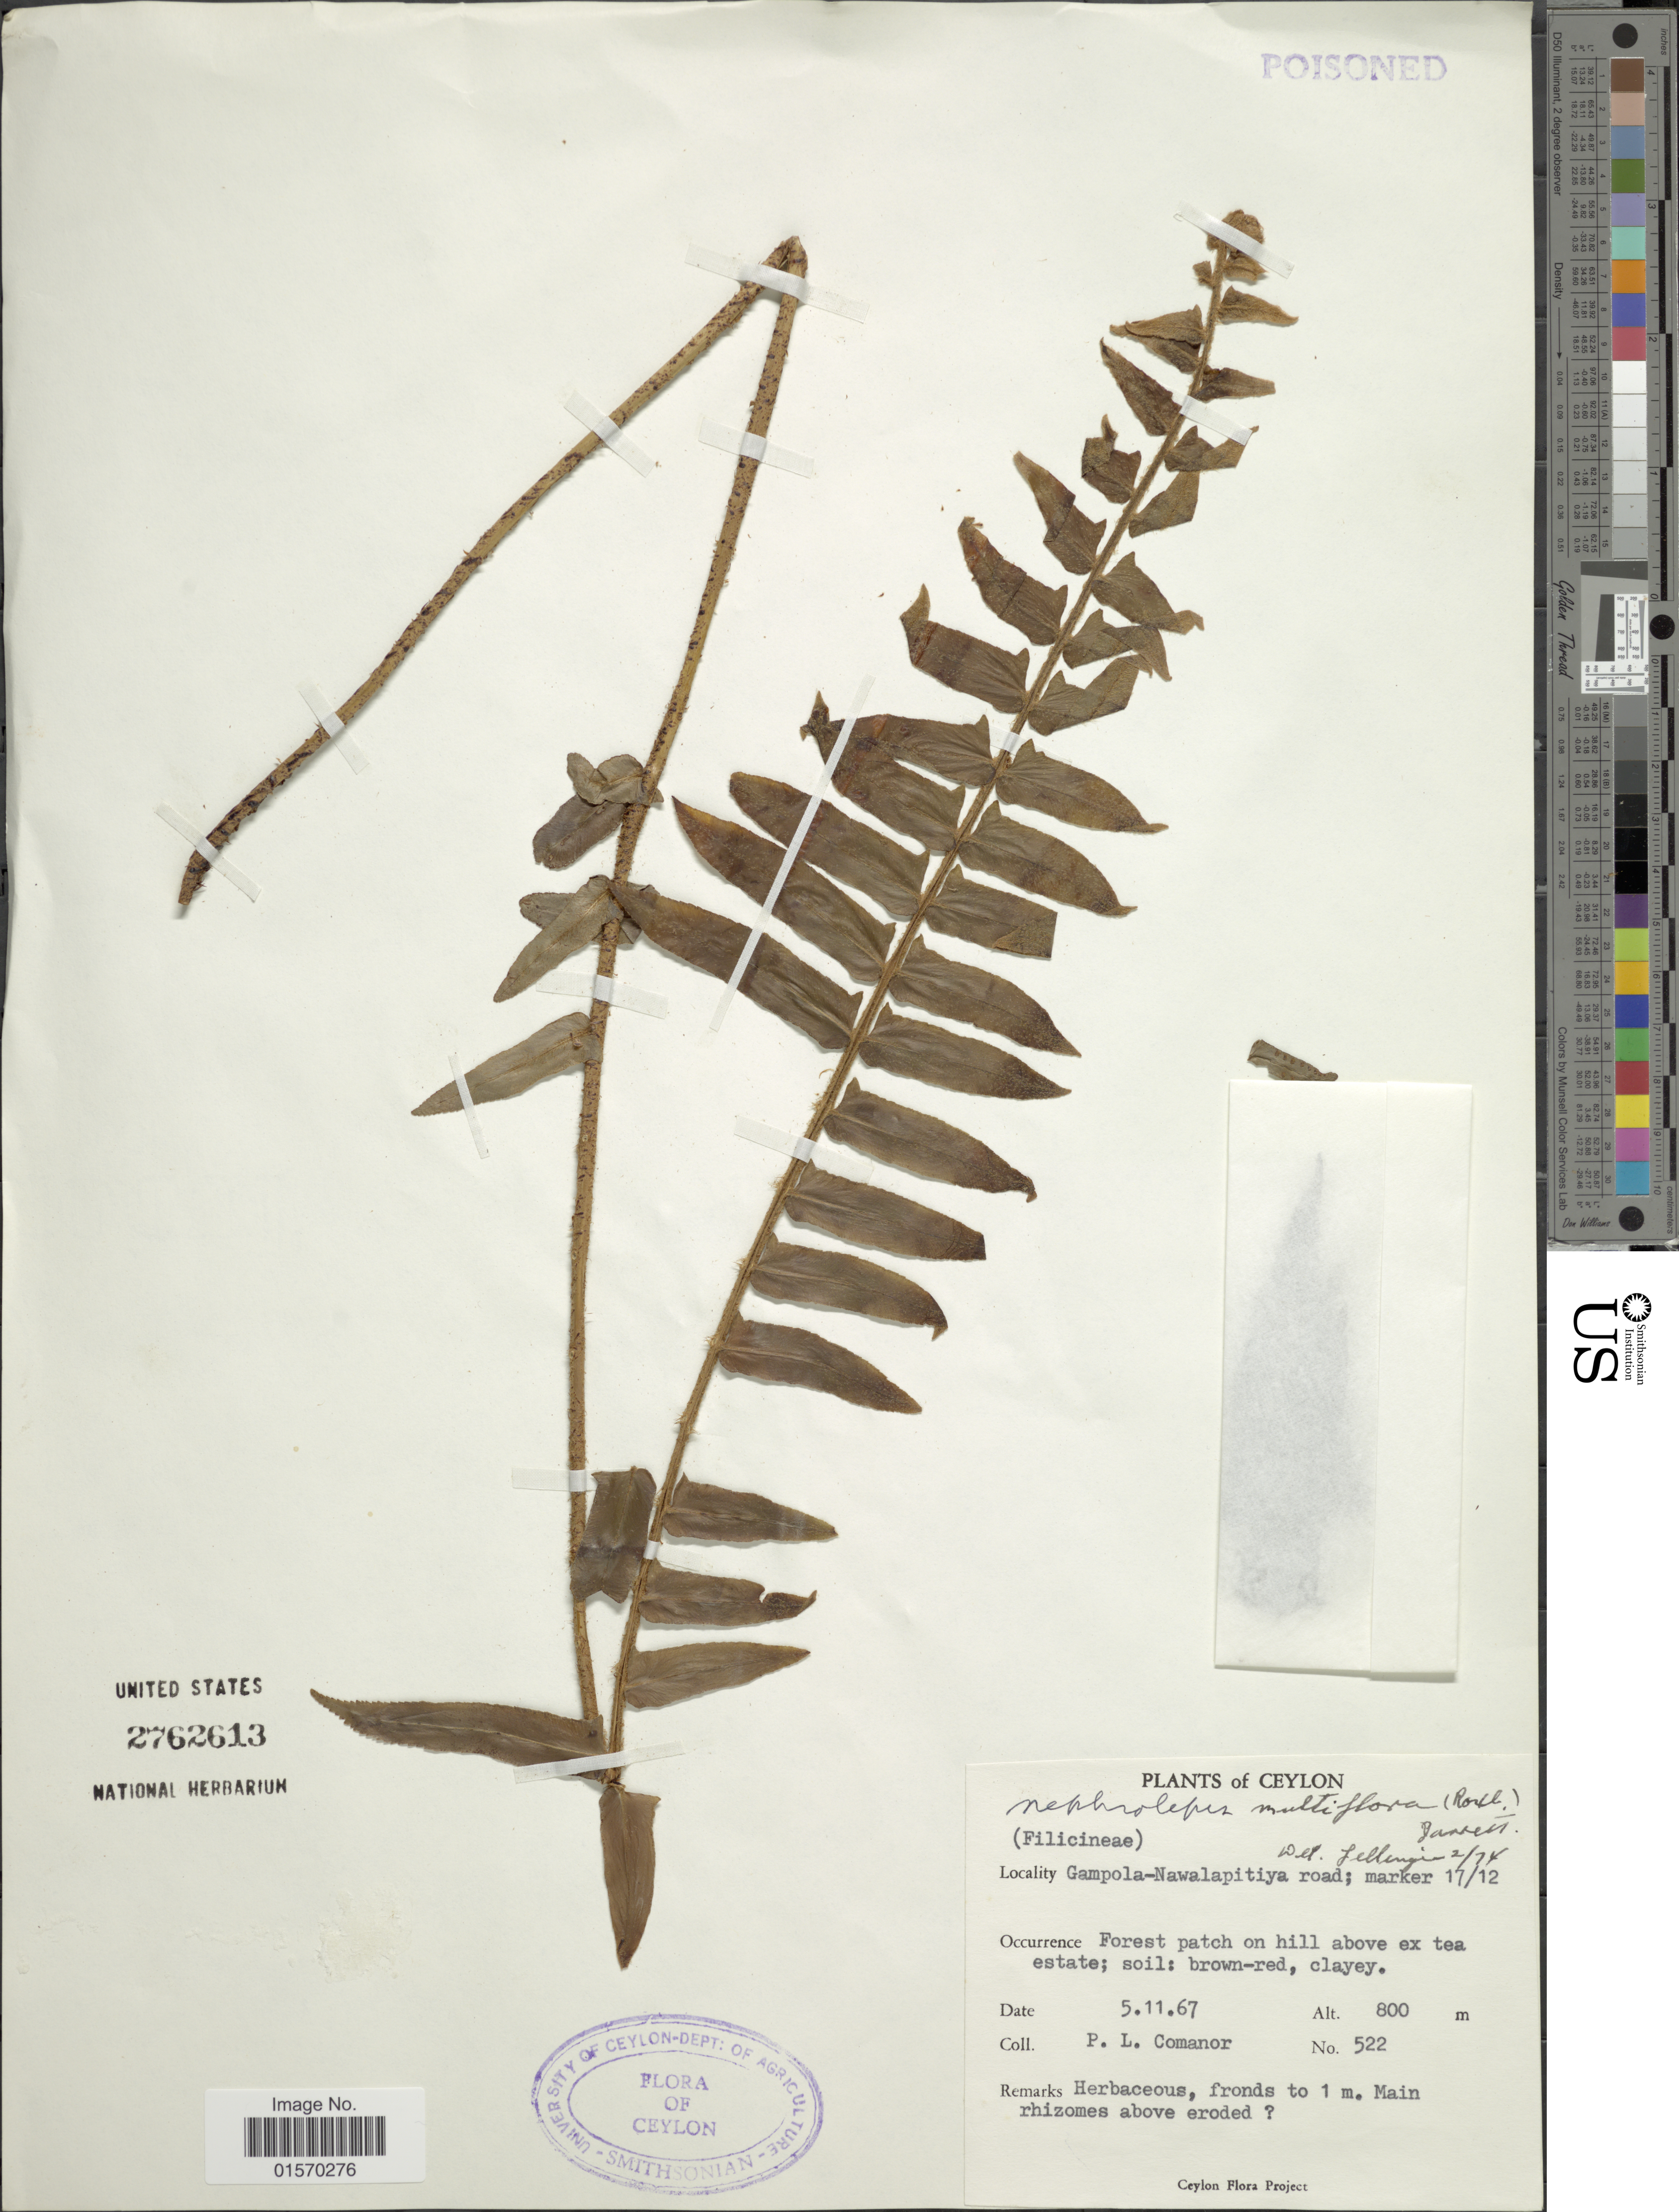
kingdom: Plantae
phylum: Tracheophyta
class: Polypodiopsida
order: Polypodiales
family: Nephrolepidaceae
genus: Nephrolepis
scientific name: Nephrolepis multiflora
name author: (Roxb.) F.M. Jarrett ex C.V. Morton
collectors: P. Comanor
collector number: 522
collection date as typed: Transcribed d/m/y: 5/11/67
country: Sri Lanka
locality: Ceylon. Gampola-Nawalapitiya road; marker 17/12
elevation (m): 800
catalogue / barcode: US 2762613